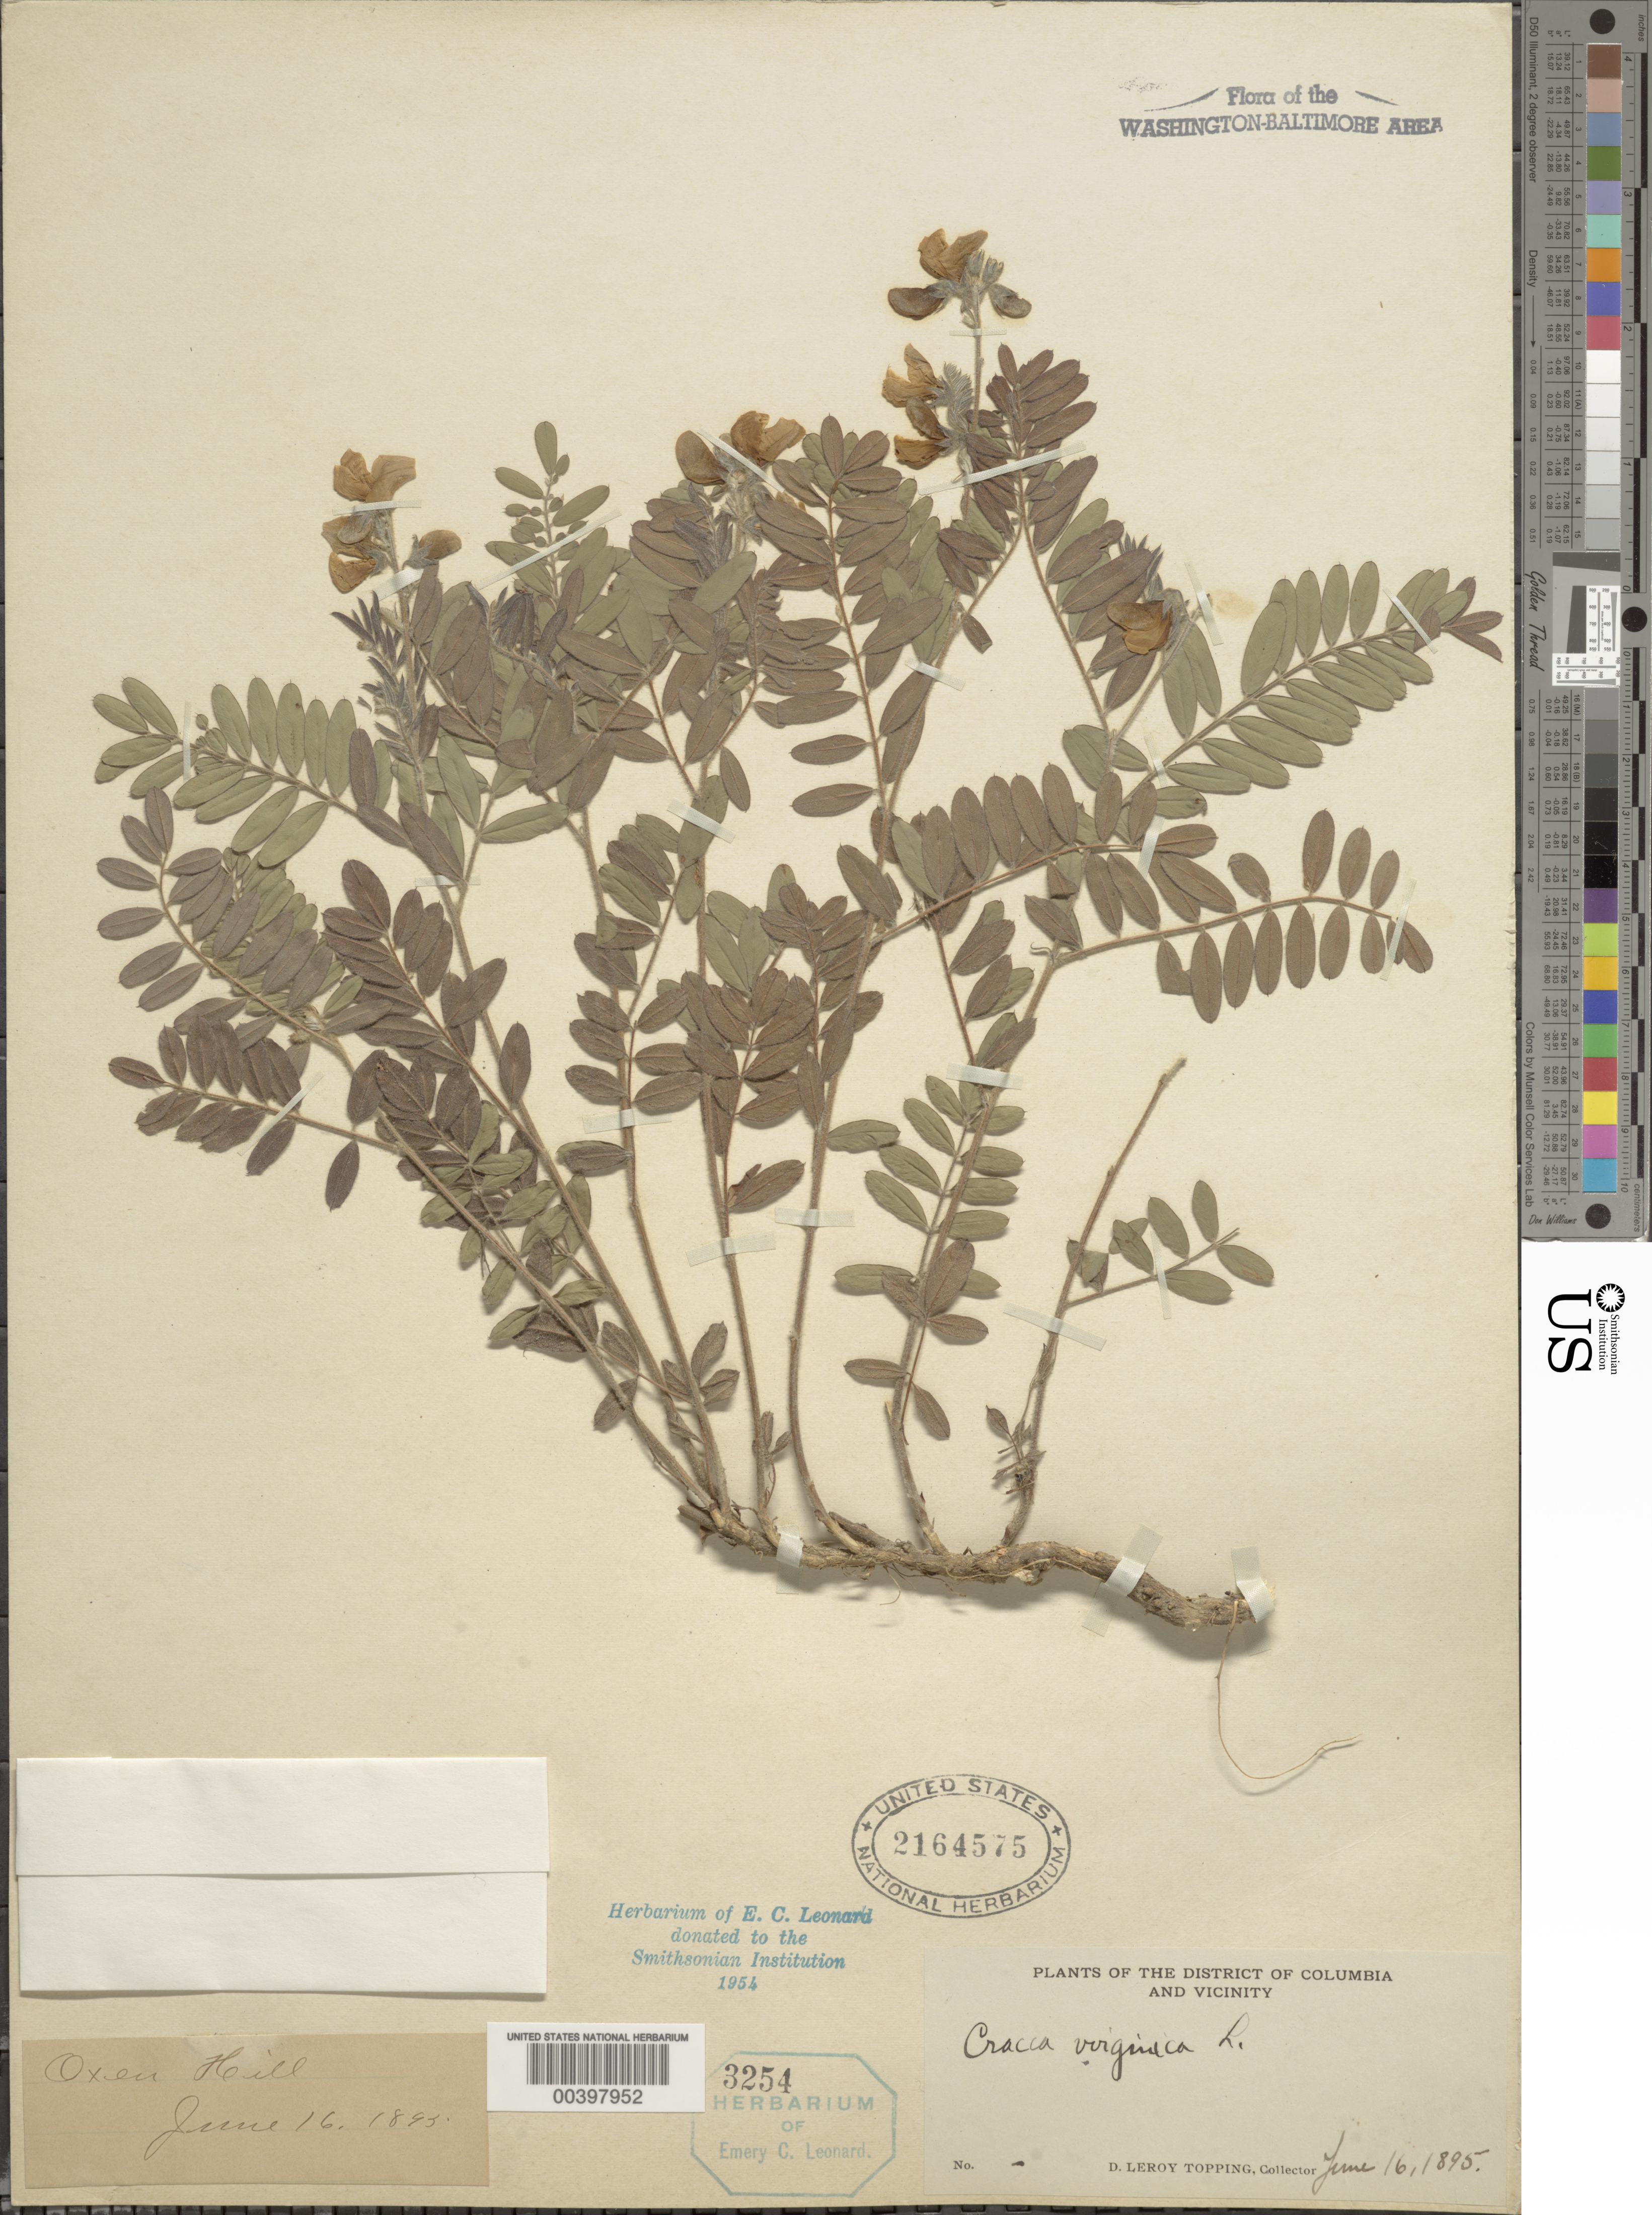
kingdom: Plantae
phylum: Tracheophyta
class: Magnoliopsida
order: Fabales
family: Fabaceae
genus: Tephrosia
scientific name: Tephrosia virginiana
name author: (L.) Pers.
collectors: D. L. Topping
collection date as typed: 16 Jun 1895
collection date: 1895-06-16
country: United States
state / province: Maryland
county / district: Prince George's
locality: Oxen Hill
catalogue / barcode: US 2164575